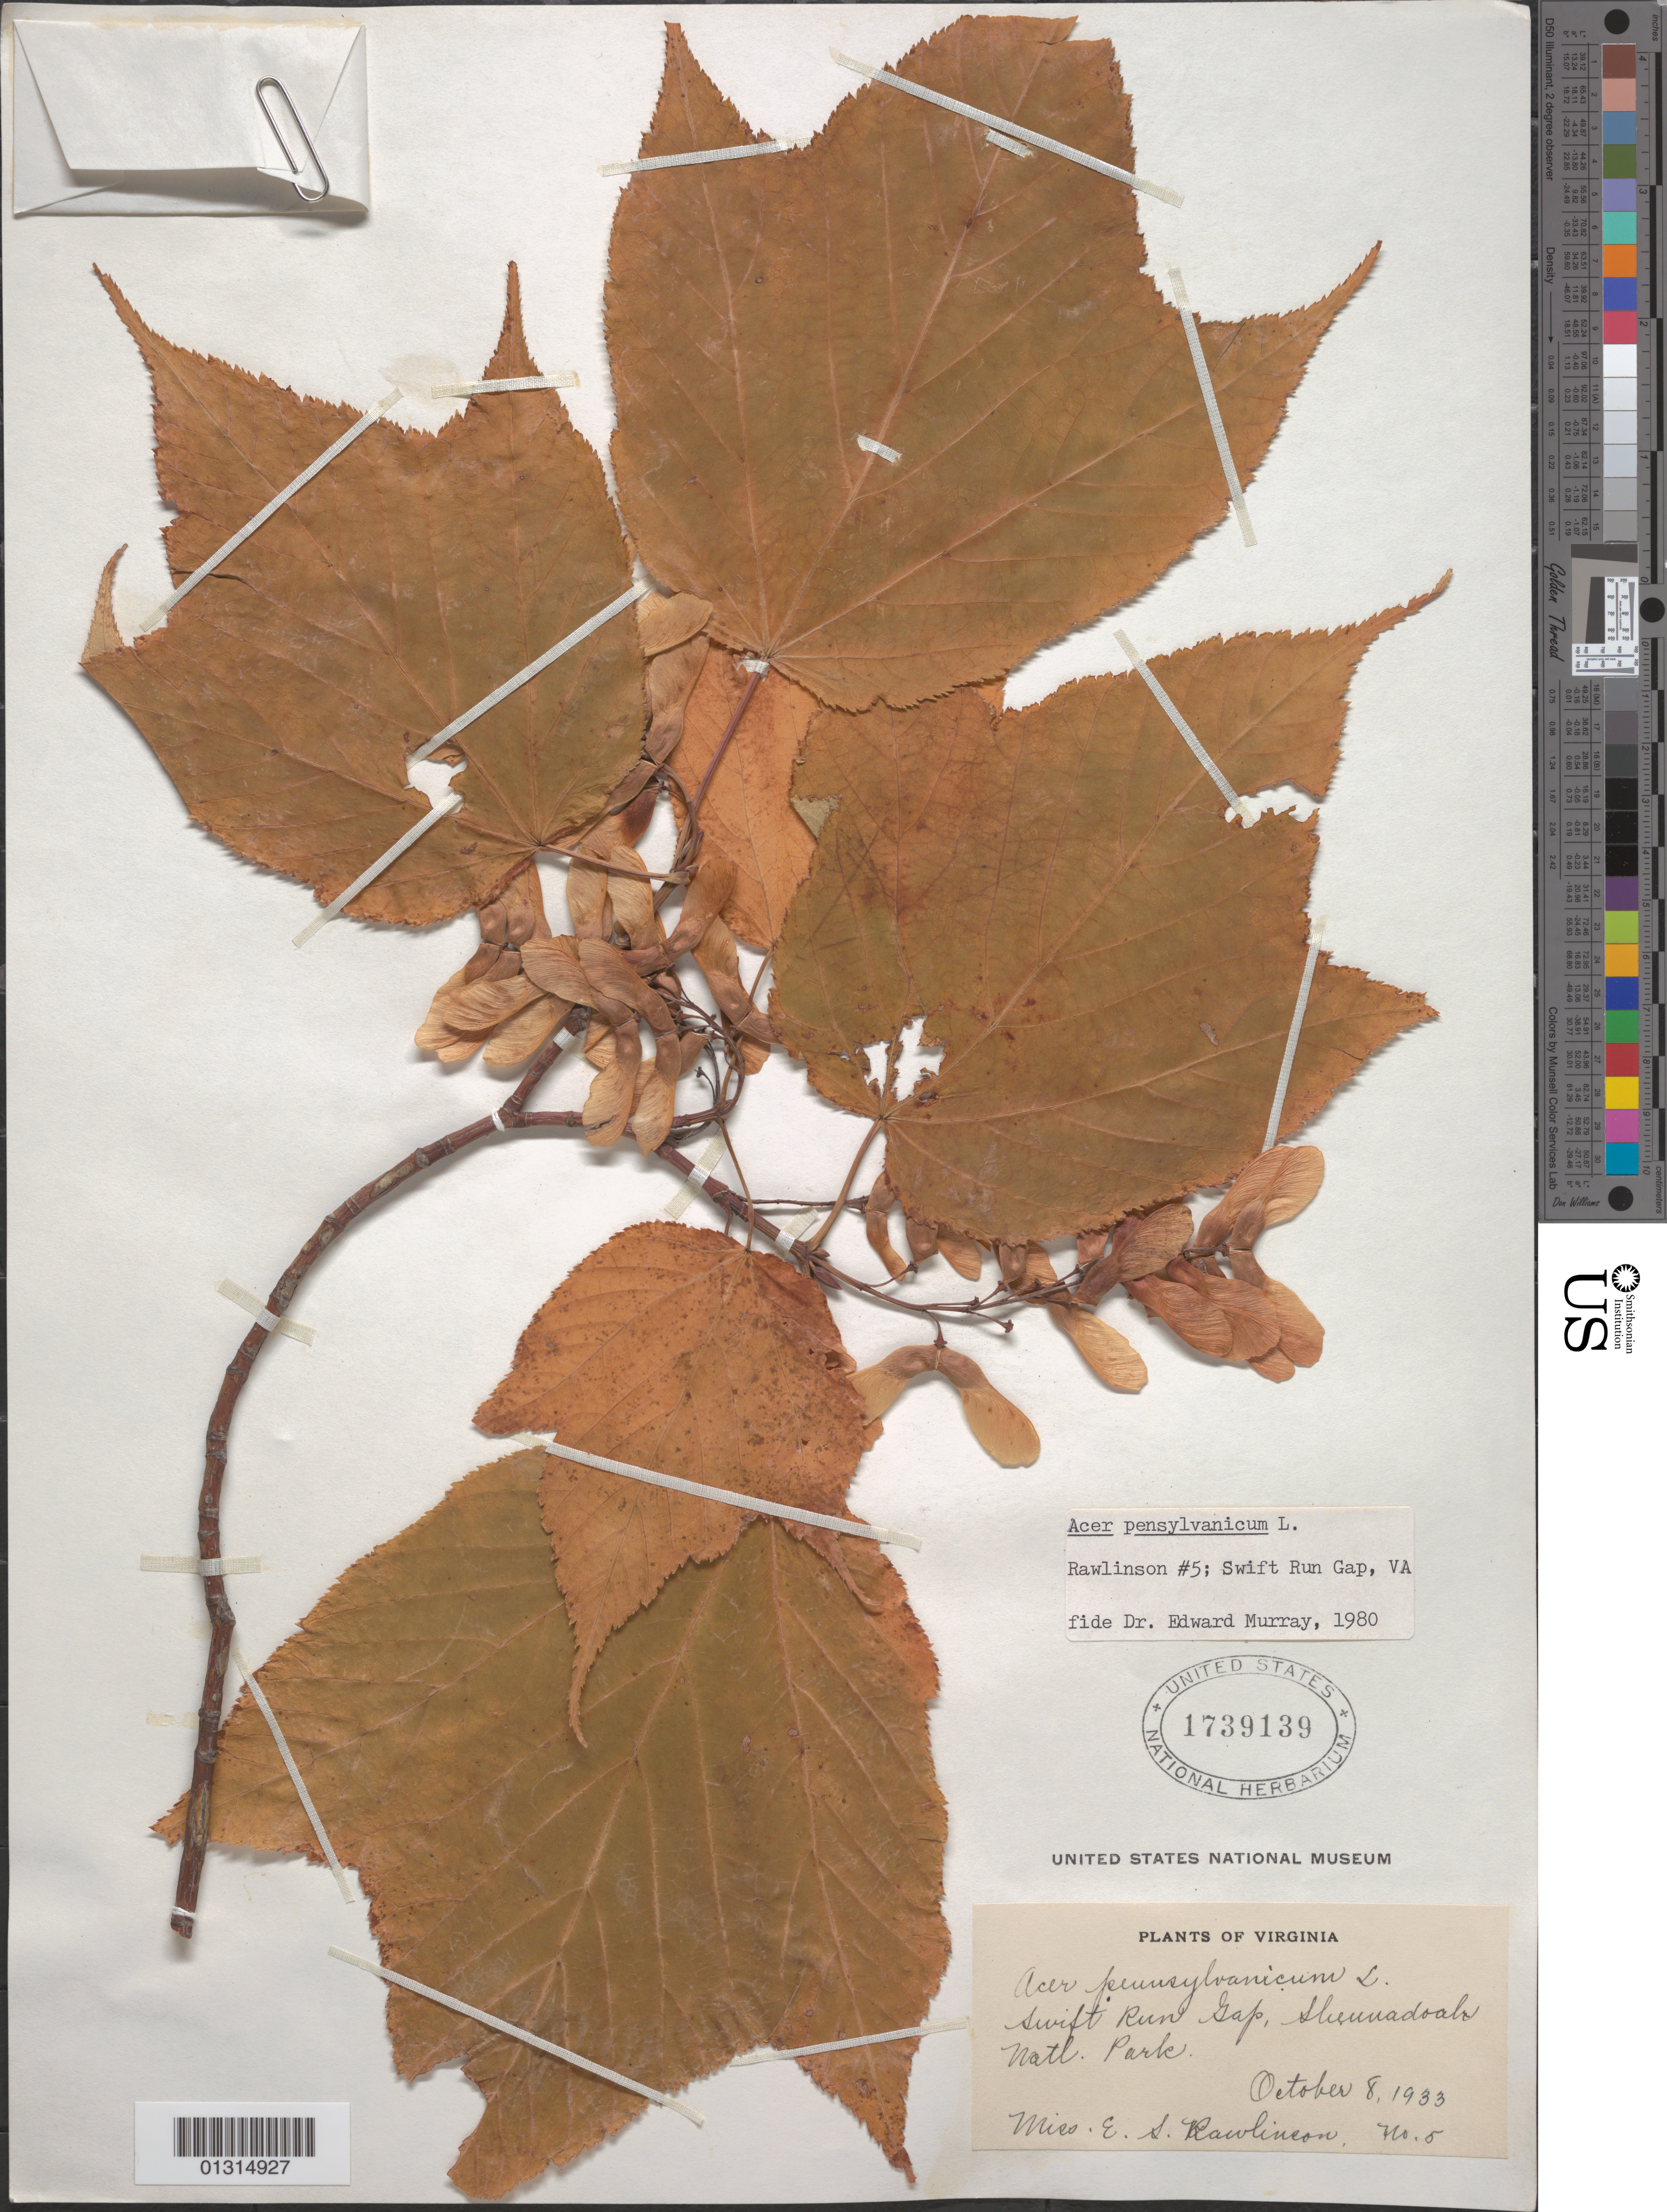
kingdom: Plantae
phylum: Tracheophyta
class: Magnoliopsida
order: Sapindales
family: Sapindaceae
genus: Acer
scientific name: Acer pensylvanicum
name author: L.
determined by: Murray, Edward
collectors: E. S. Rawlinson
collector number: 5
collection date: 1933-10-08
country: United States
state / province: Virginia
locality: Shenandoah National Park, Swift Run Gap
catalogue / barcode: US 1739139